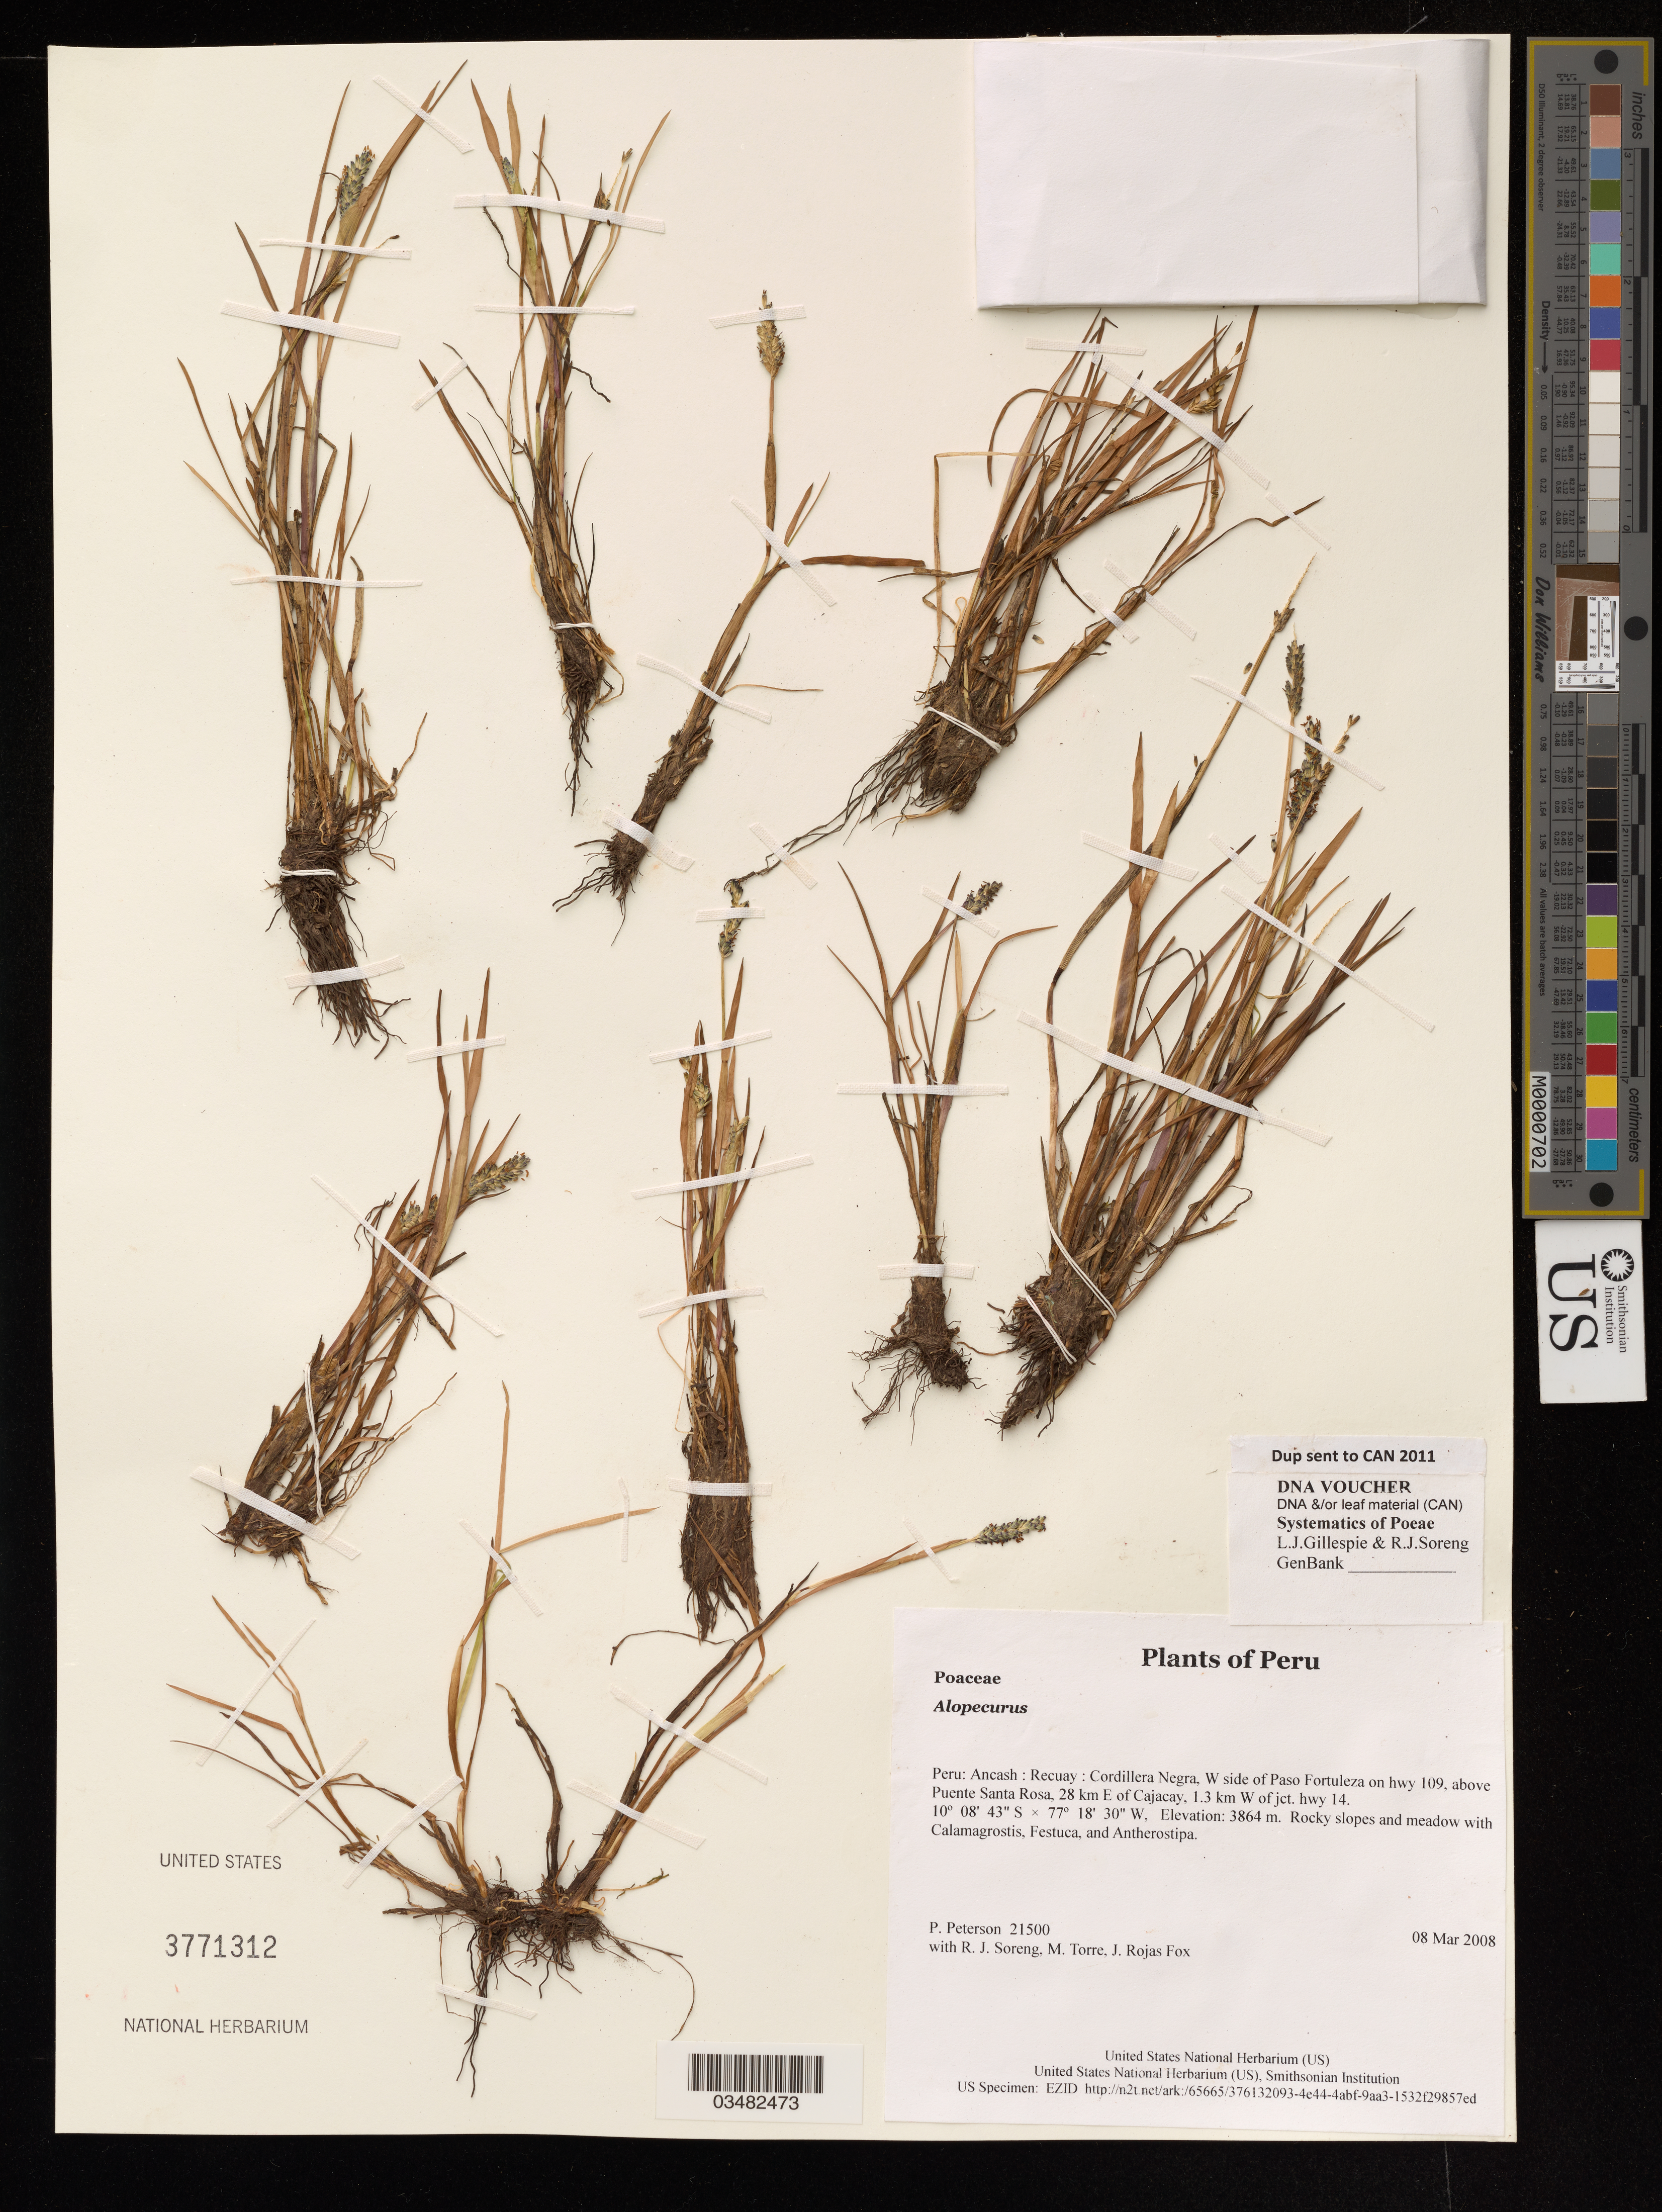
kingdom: Plantae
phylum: Tracheophyta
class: Liliopsida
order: Poales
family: Poaceae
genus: Alopecurus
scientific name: Alopecurus sp.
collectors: P. M. Peterson, R. J. Soreng, M. Torre & J. Rojas Fox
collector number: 21500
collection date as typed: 08 Mar 2008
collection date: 2008-03-08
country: Peru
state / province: Ancash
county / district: Recuay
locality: Cordillera Negra, W side of Paso Fortuleza on hwy 109, above Puente Santa Rosa, 28 km E of Cajacay, 1.3 km W of jct. hwy 14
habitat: Rocky slopes and meadow with Calamagrostis, Festuca, and Antherostipa.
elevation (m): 3864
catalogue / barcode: US 3771312